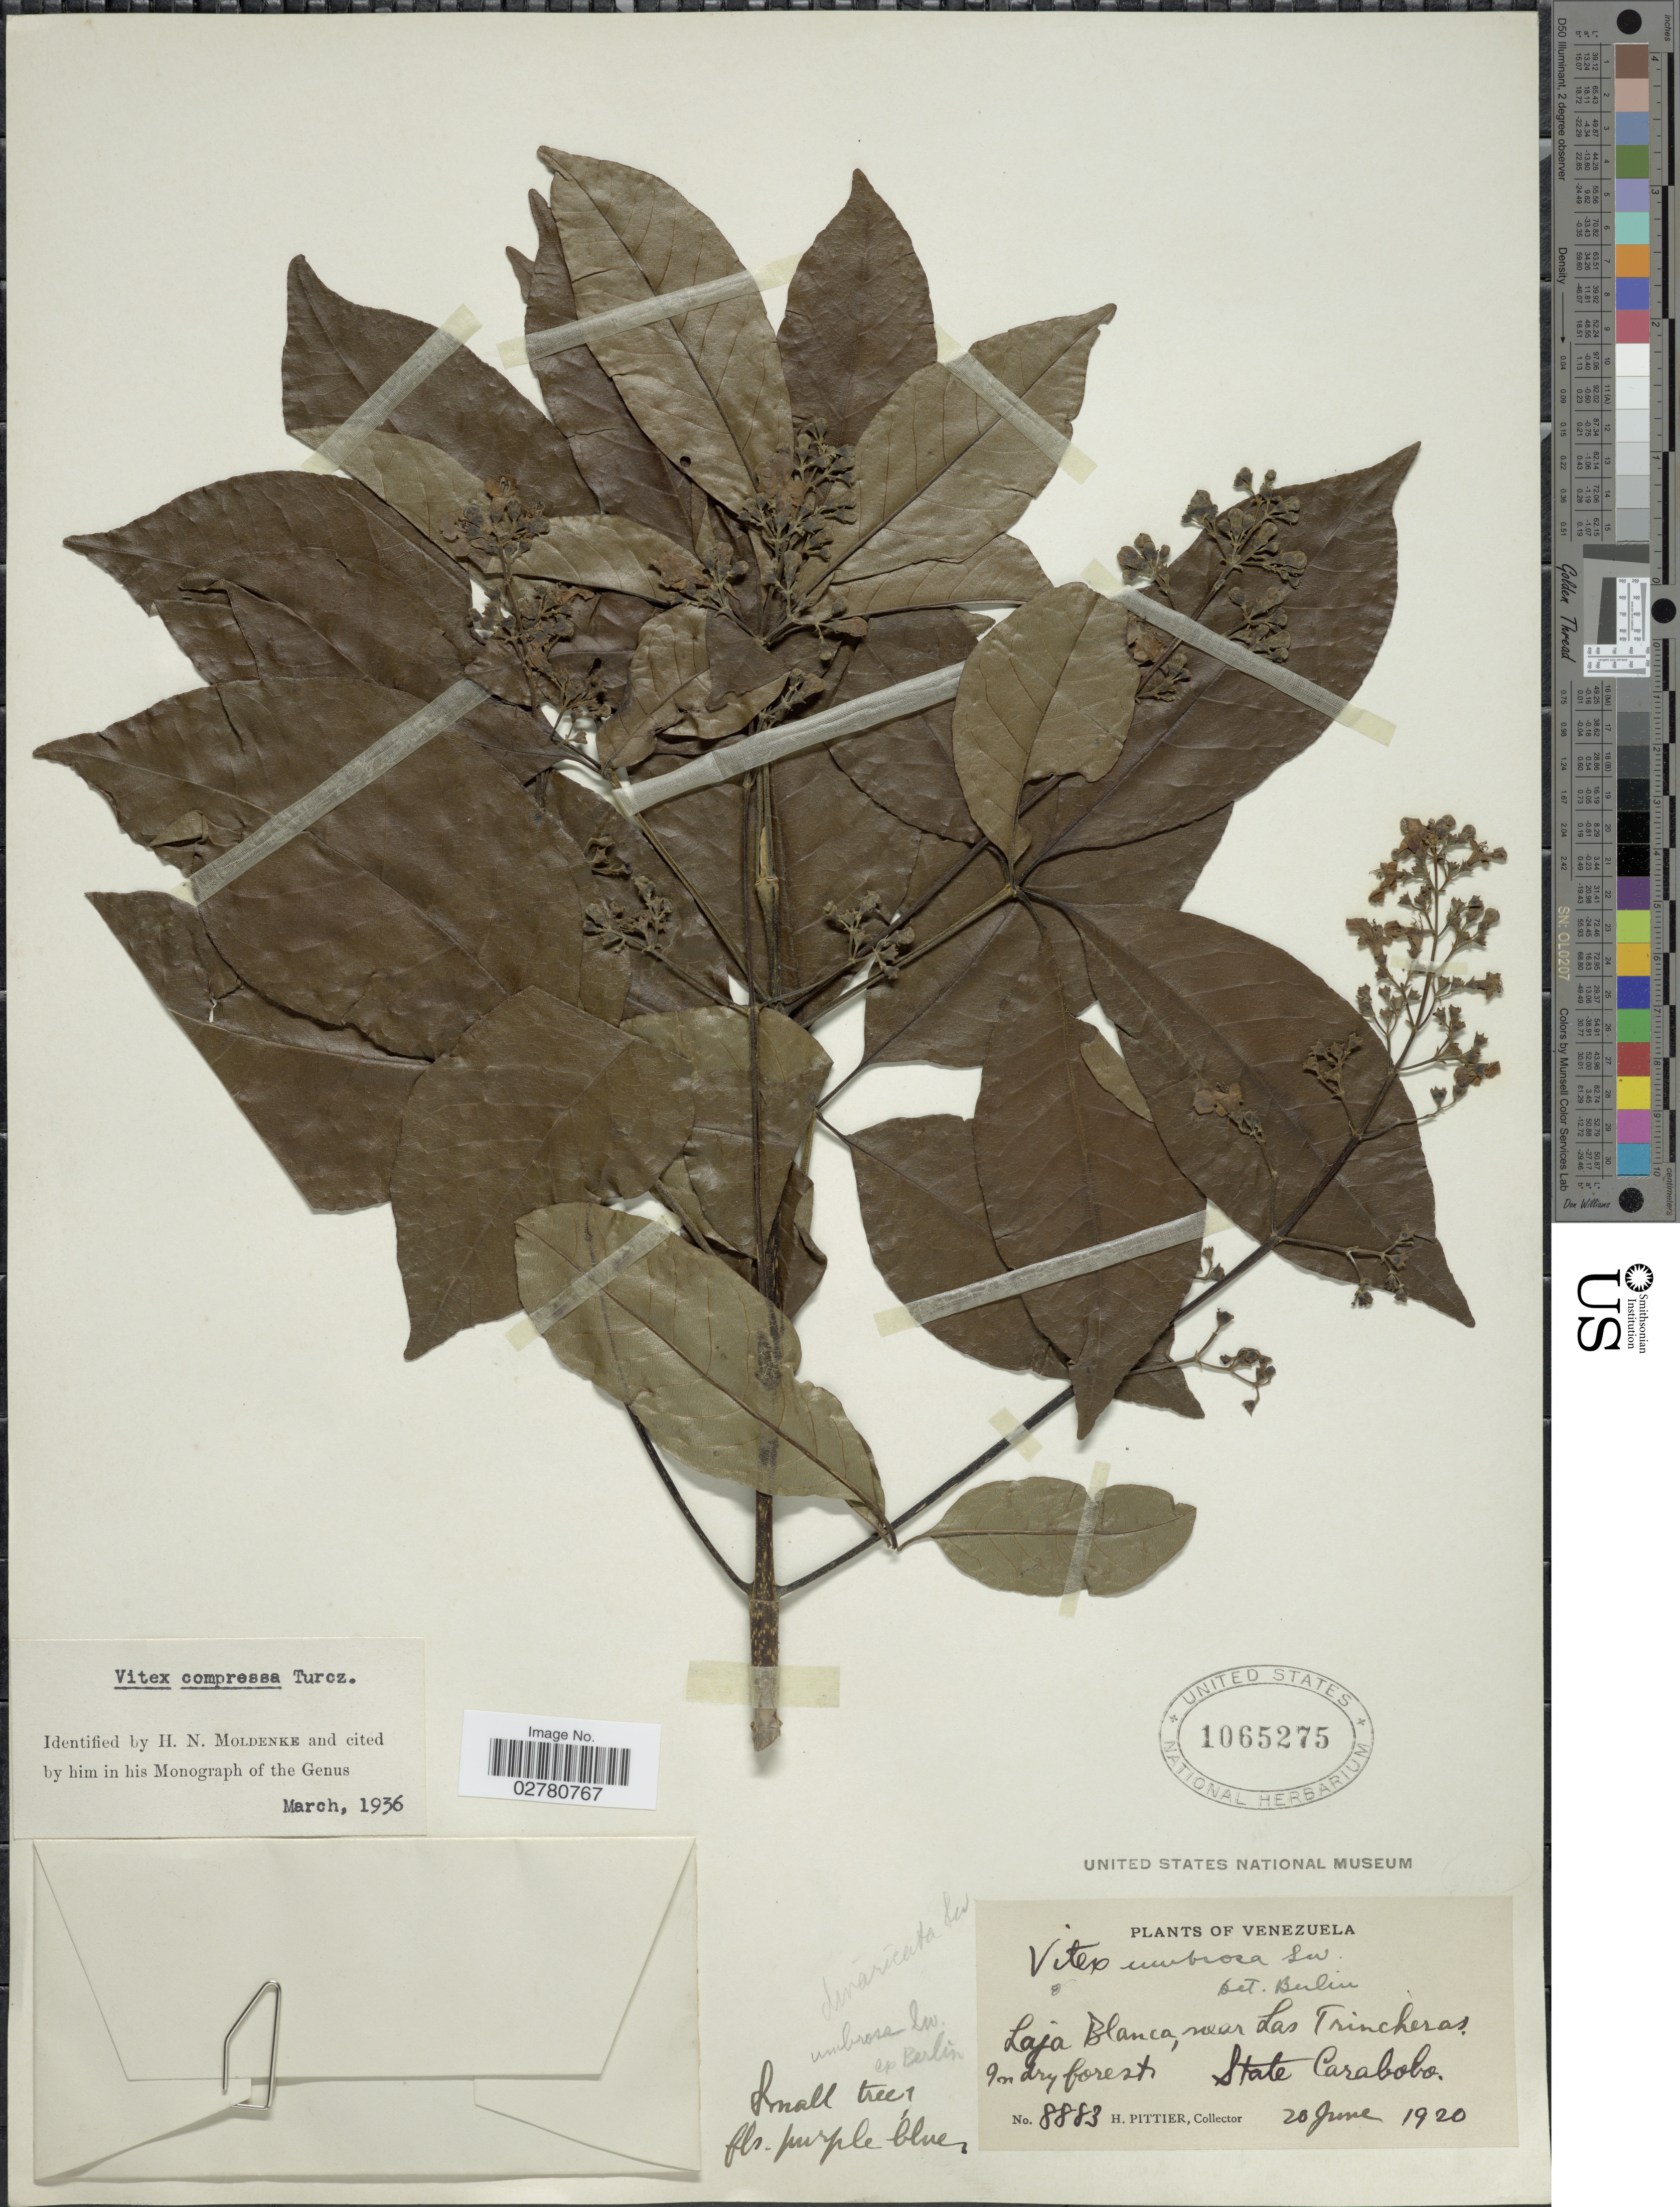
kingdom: Plantae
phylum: Tracheophyta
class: Magnoliopsida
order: Lamiales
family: Lamiaceae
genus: Vitex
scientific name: Vitex compressa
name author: Turcz.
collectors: H. F. Pittier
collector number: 8883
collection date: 1920-06-20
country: Venezuela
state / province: Carabobo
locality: Laja Blanca, near Las Trincheras.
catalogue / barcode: US 1065275